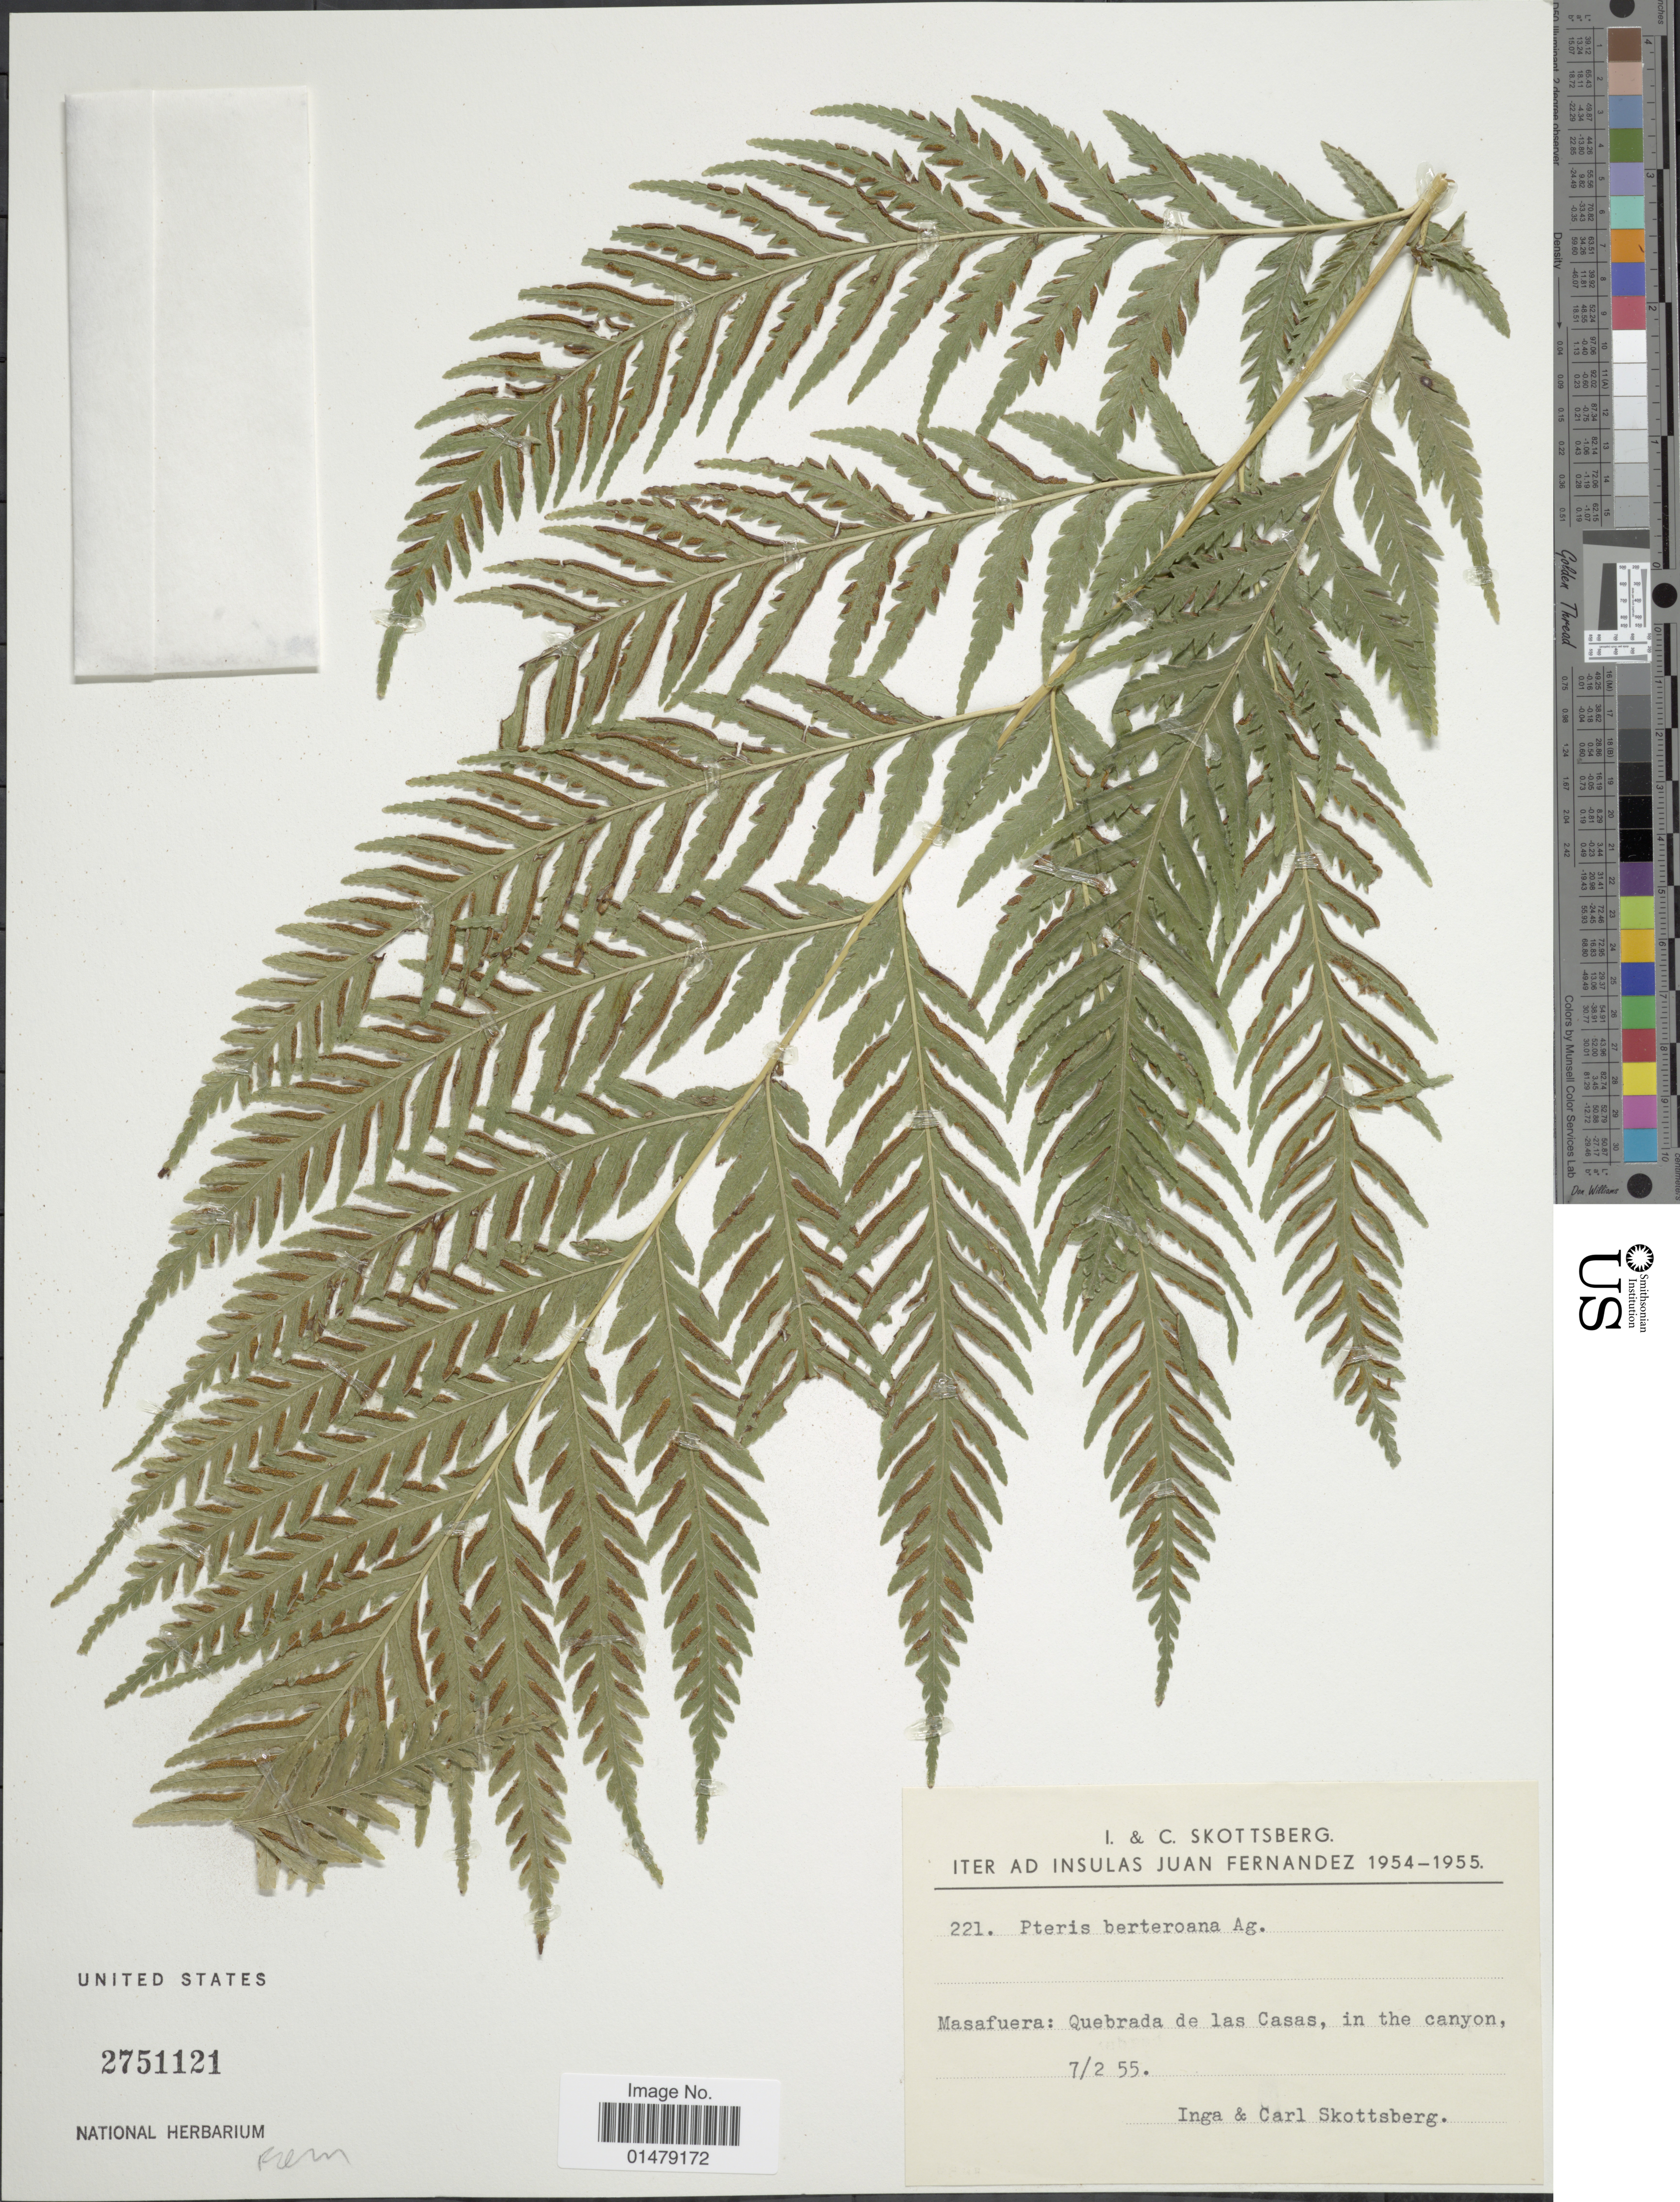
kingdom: Plantae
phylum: Tracheophyta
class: Polypodiopsida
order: Polypodiales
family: Pteridaceae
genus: Pteris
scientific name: Pteris berteroana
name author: J. Agardh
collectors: I. Skottsberg & C. Skottsberg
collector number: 221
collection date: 1955-02-07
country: Chile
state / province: Valparaíso (V)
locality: Iter Ad insulas Juan Fernandez. Masafuera: Quebrada de las Casas, in the canyon.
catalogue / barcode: US 2751121